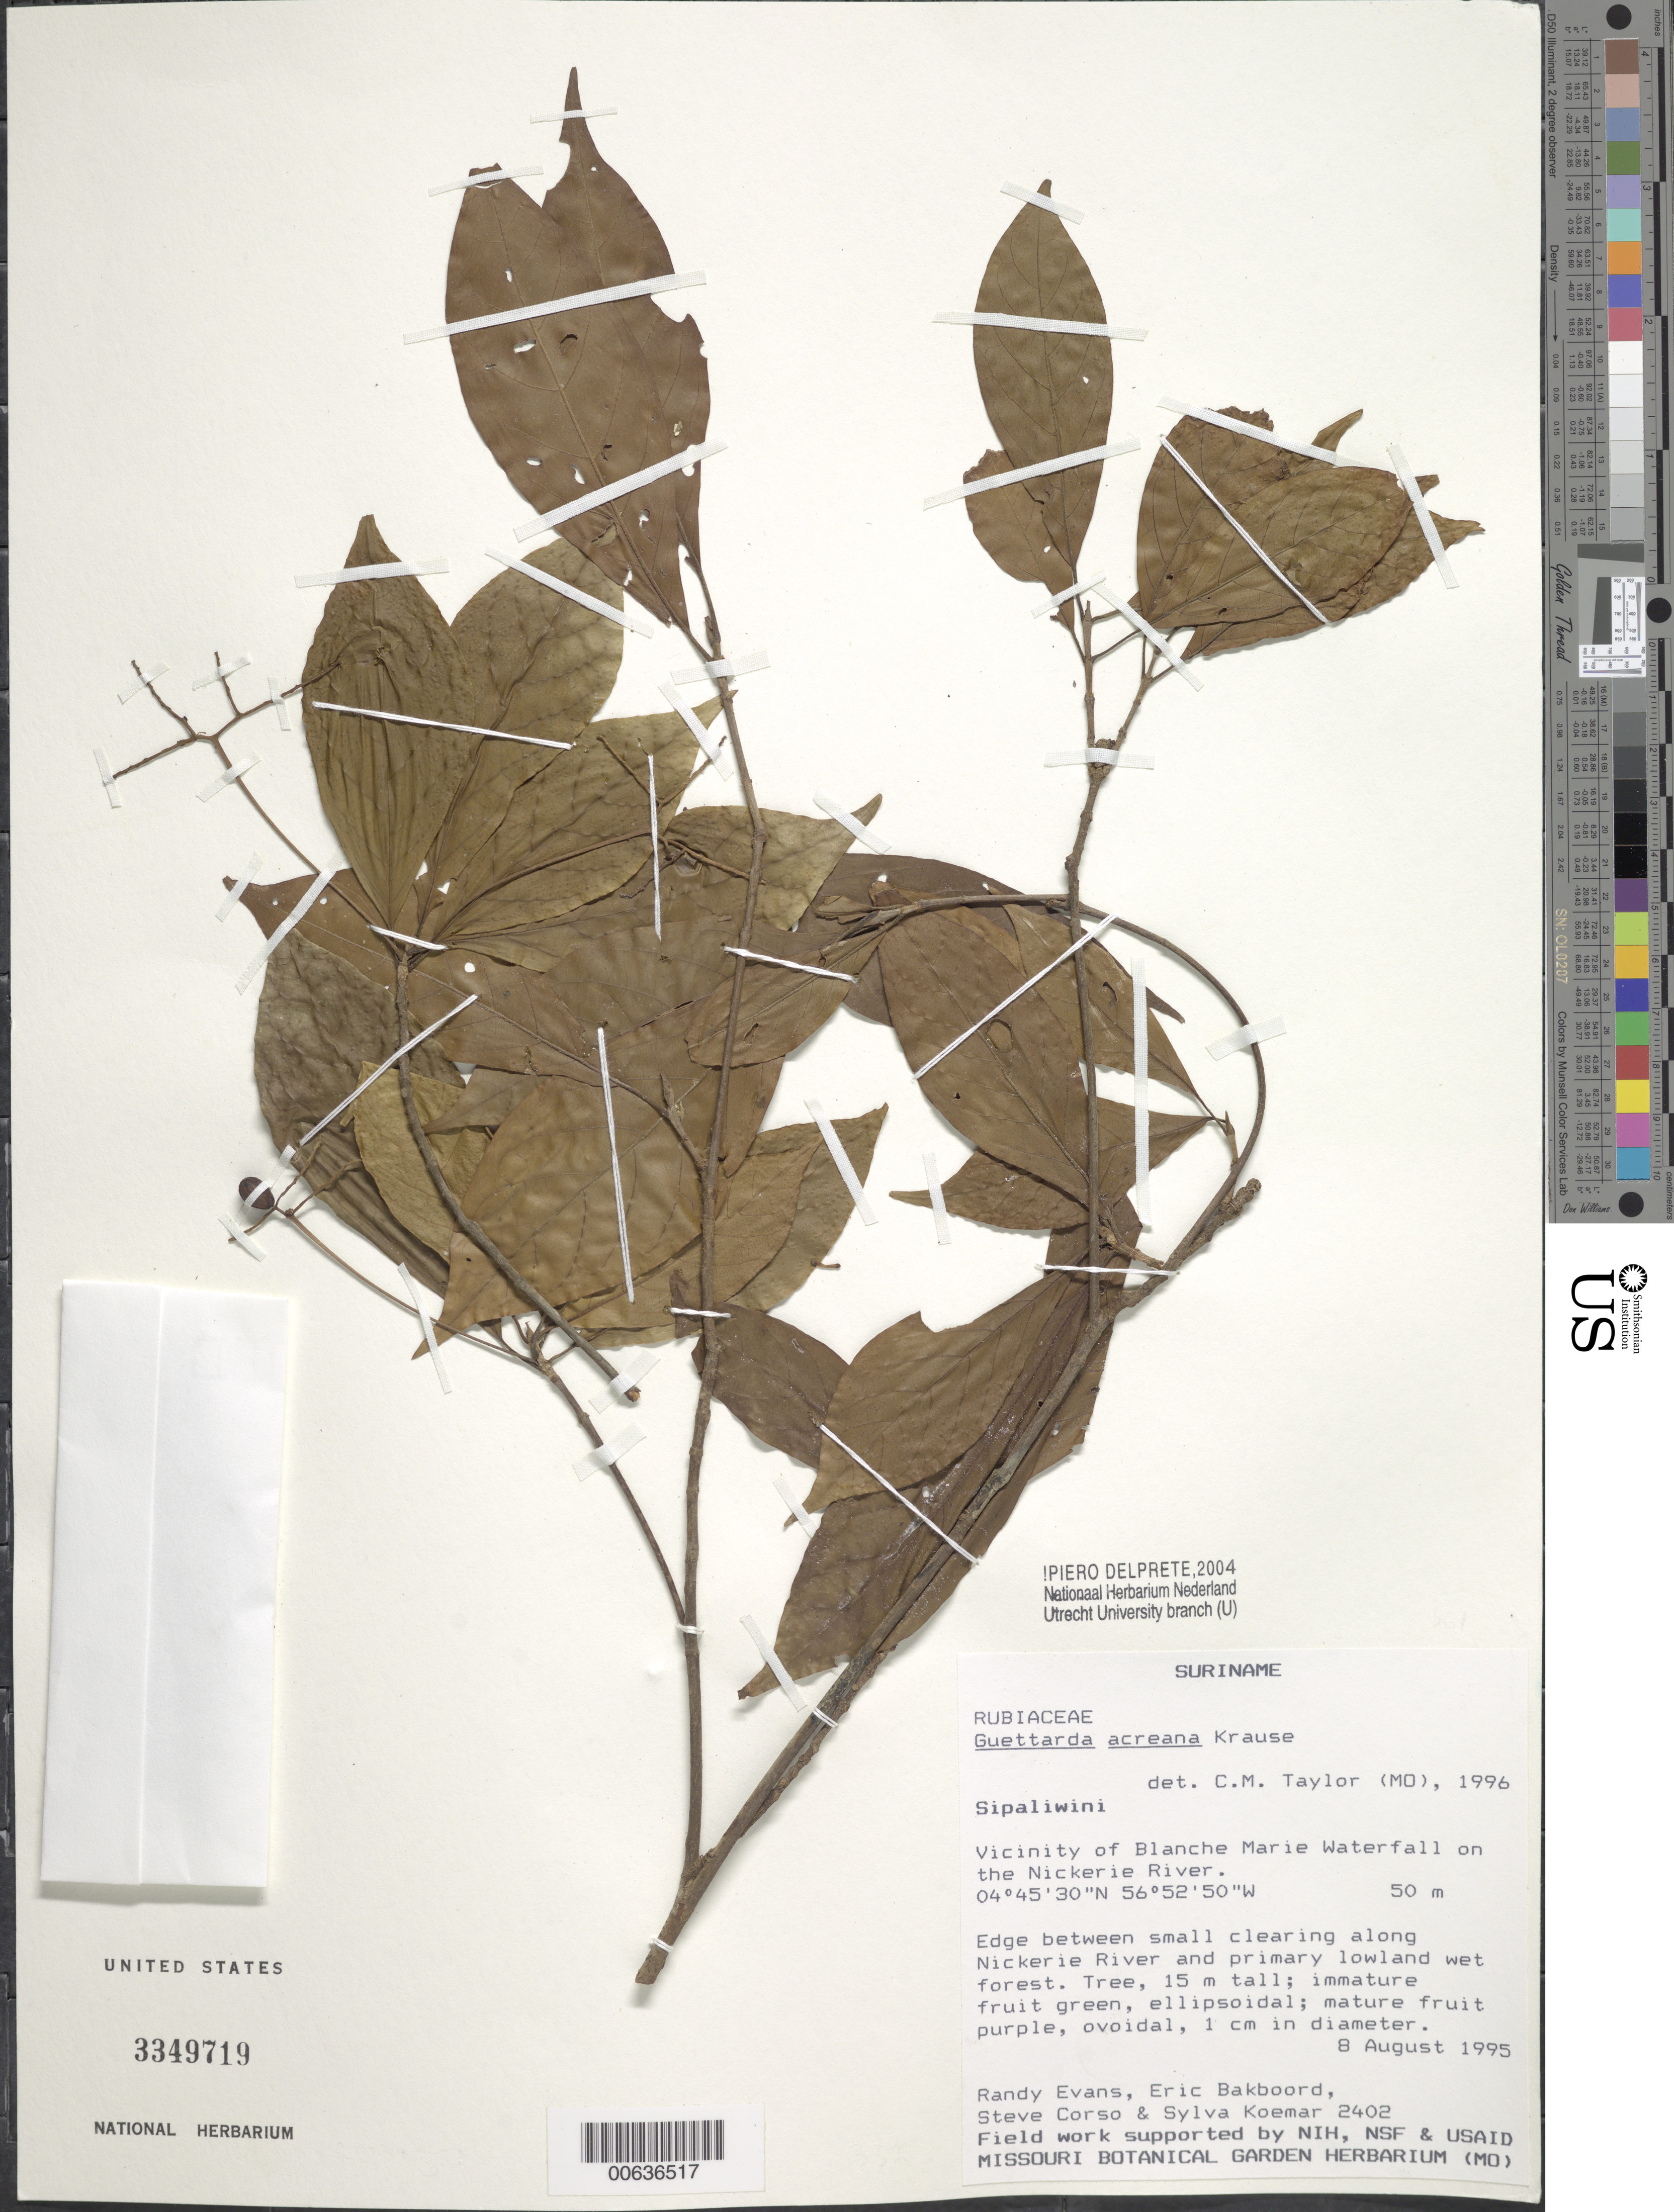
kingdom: Plantae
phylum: Tracheophyta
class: Magnoliopsida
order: Gentianales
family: Rubiaceae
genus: Guettarda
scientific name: Guettarda acreana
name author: K. Krause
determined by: Delprete, P. G., Herb. de Guyane Cay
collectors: R. Evans, E. Bakboord, S. Corso & S. Koemar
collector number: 2402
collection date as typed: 8-Aug-95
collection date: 1995-08-08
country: Suriname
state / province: Sipaliwini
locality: Blanche Marie Waterfall, vic., on Nickerie R.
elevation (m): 50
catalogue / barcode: US 3349719